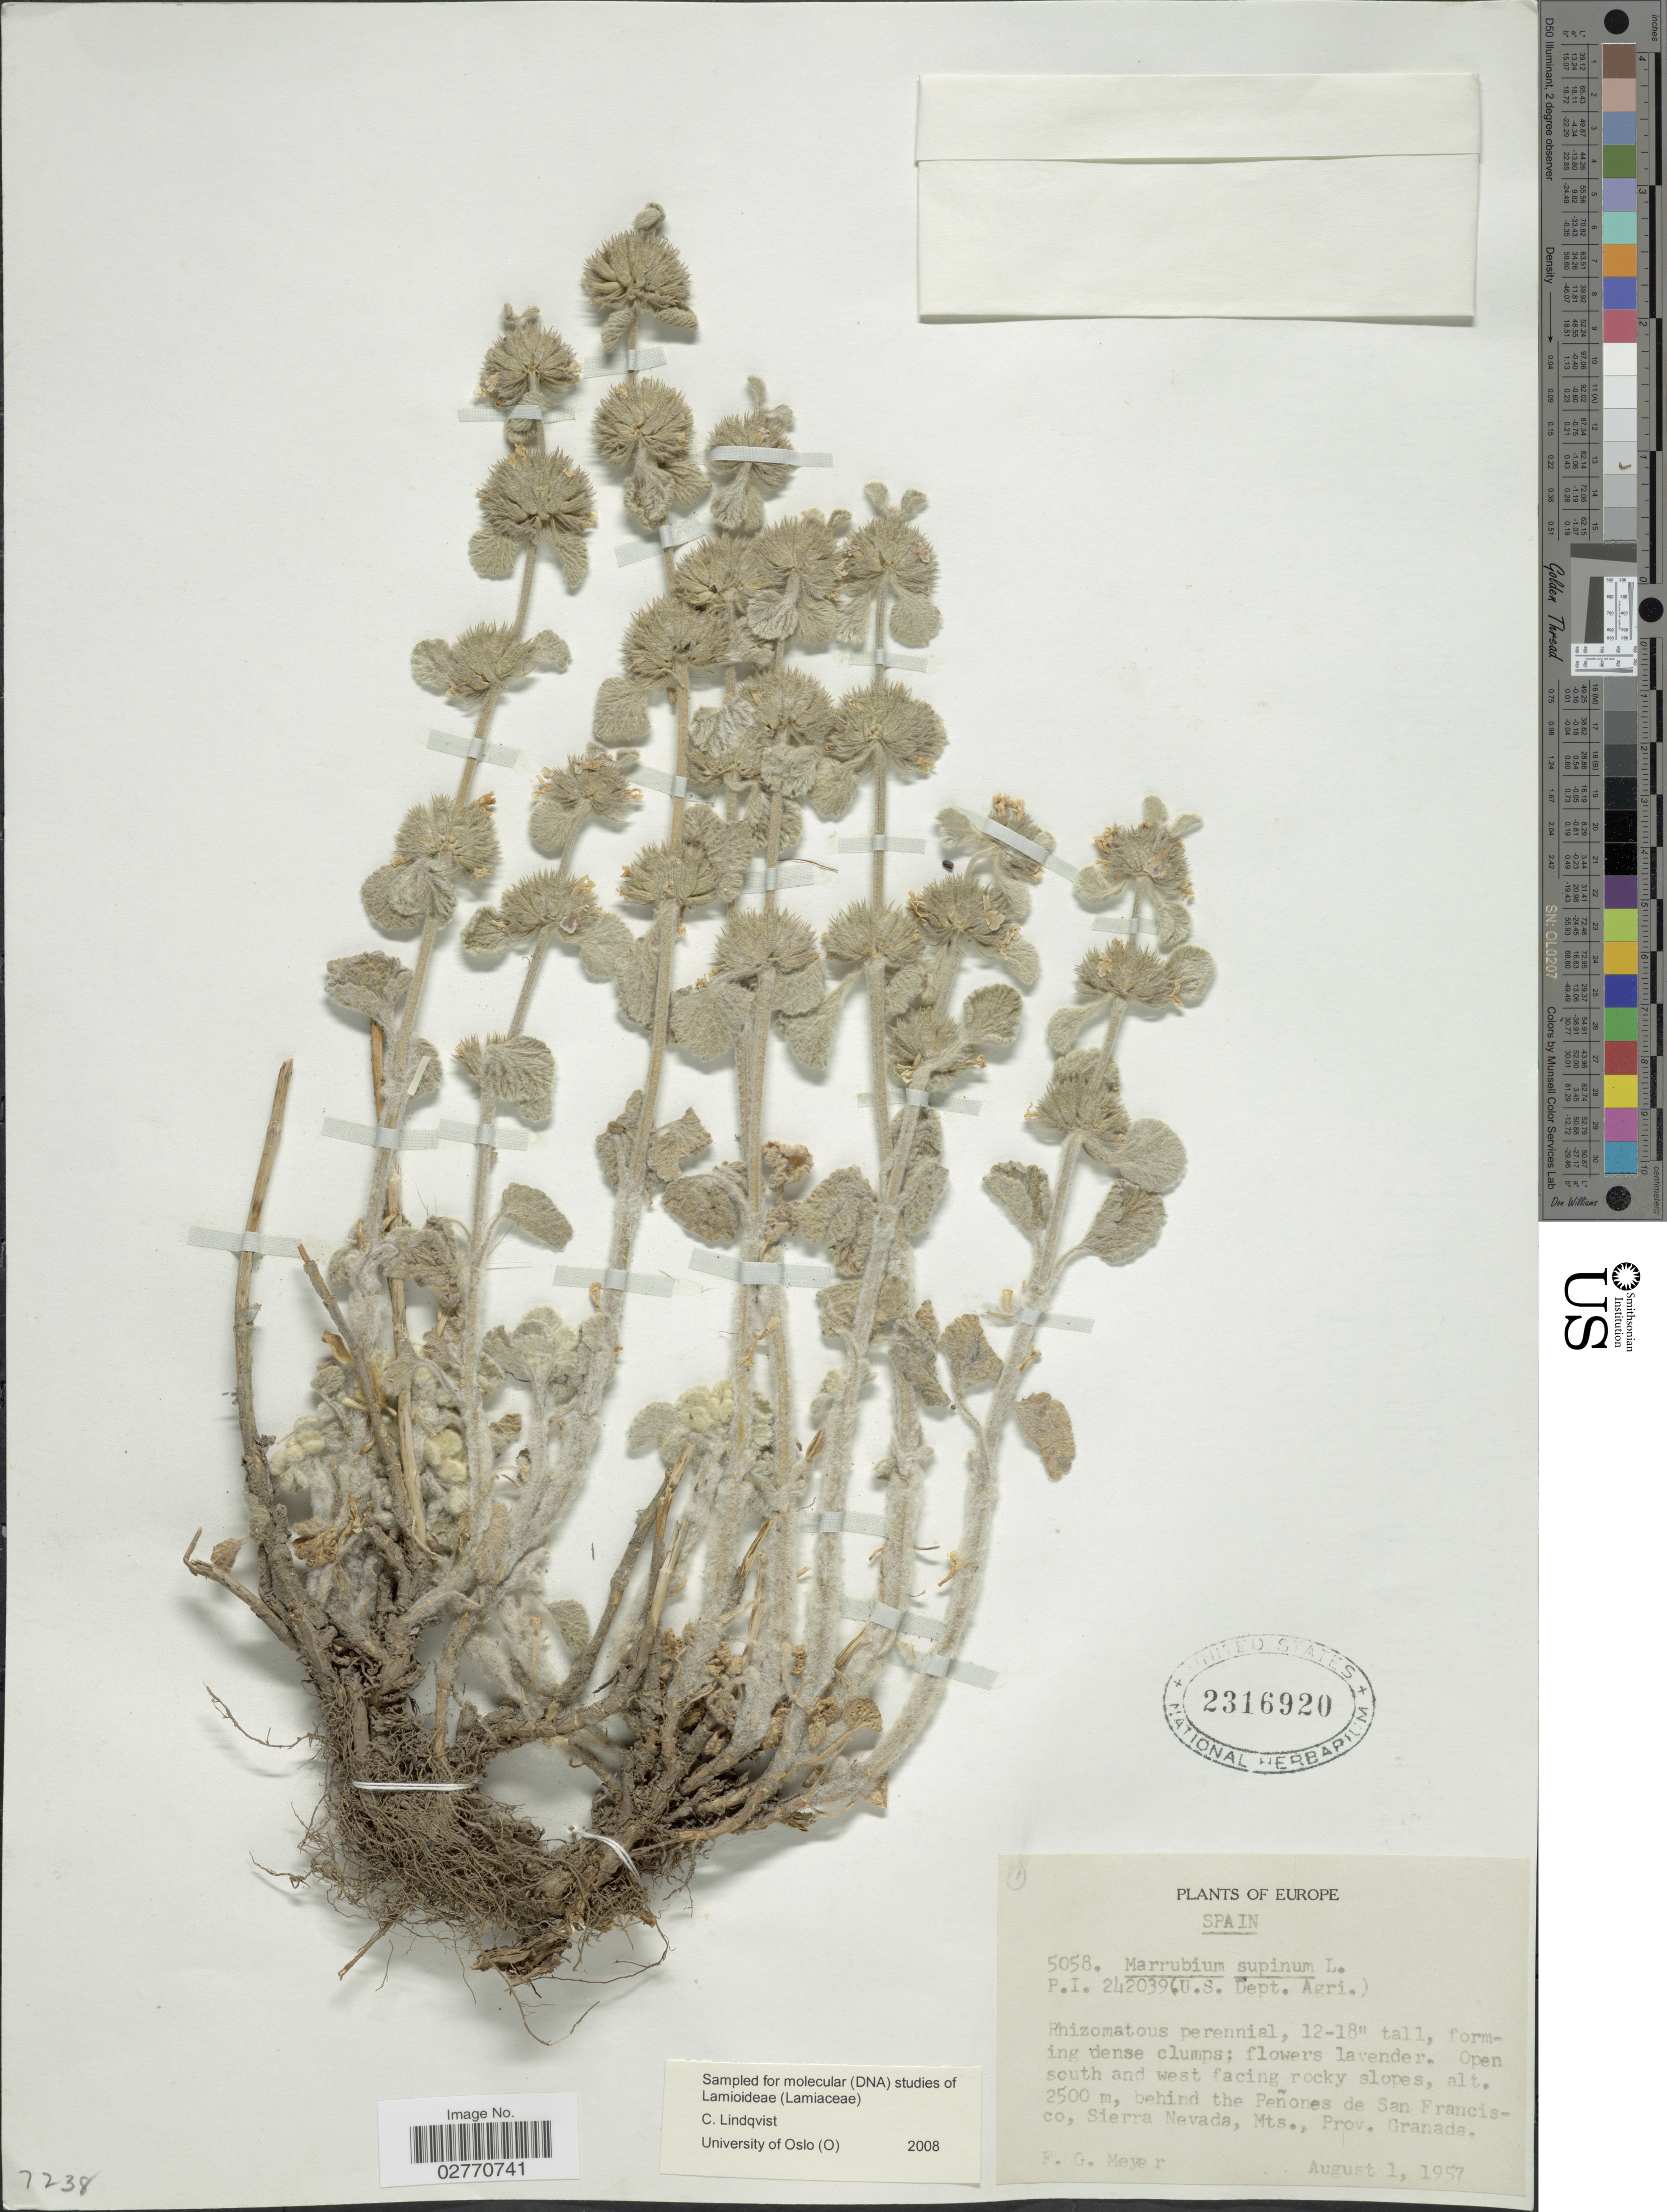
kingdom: Plantae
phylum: Tracheophyta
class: Magnoliopsida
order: Lamiales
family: Lamiaceae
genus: Marrubium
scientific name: Marrubium supinum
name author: L.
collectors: F. G. Meyer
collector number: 5058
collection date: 1957-08-01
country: Spain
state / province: Andalucía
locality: Behind the Peñones de San Francisco, Sierra Nevada, Mts., Prov. Granada.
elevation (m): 2500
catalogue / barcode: US 2316920